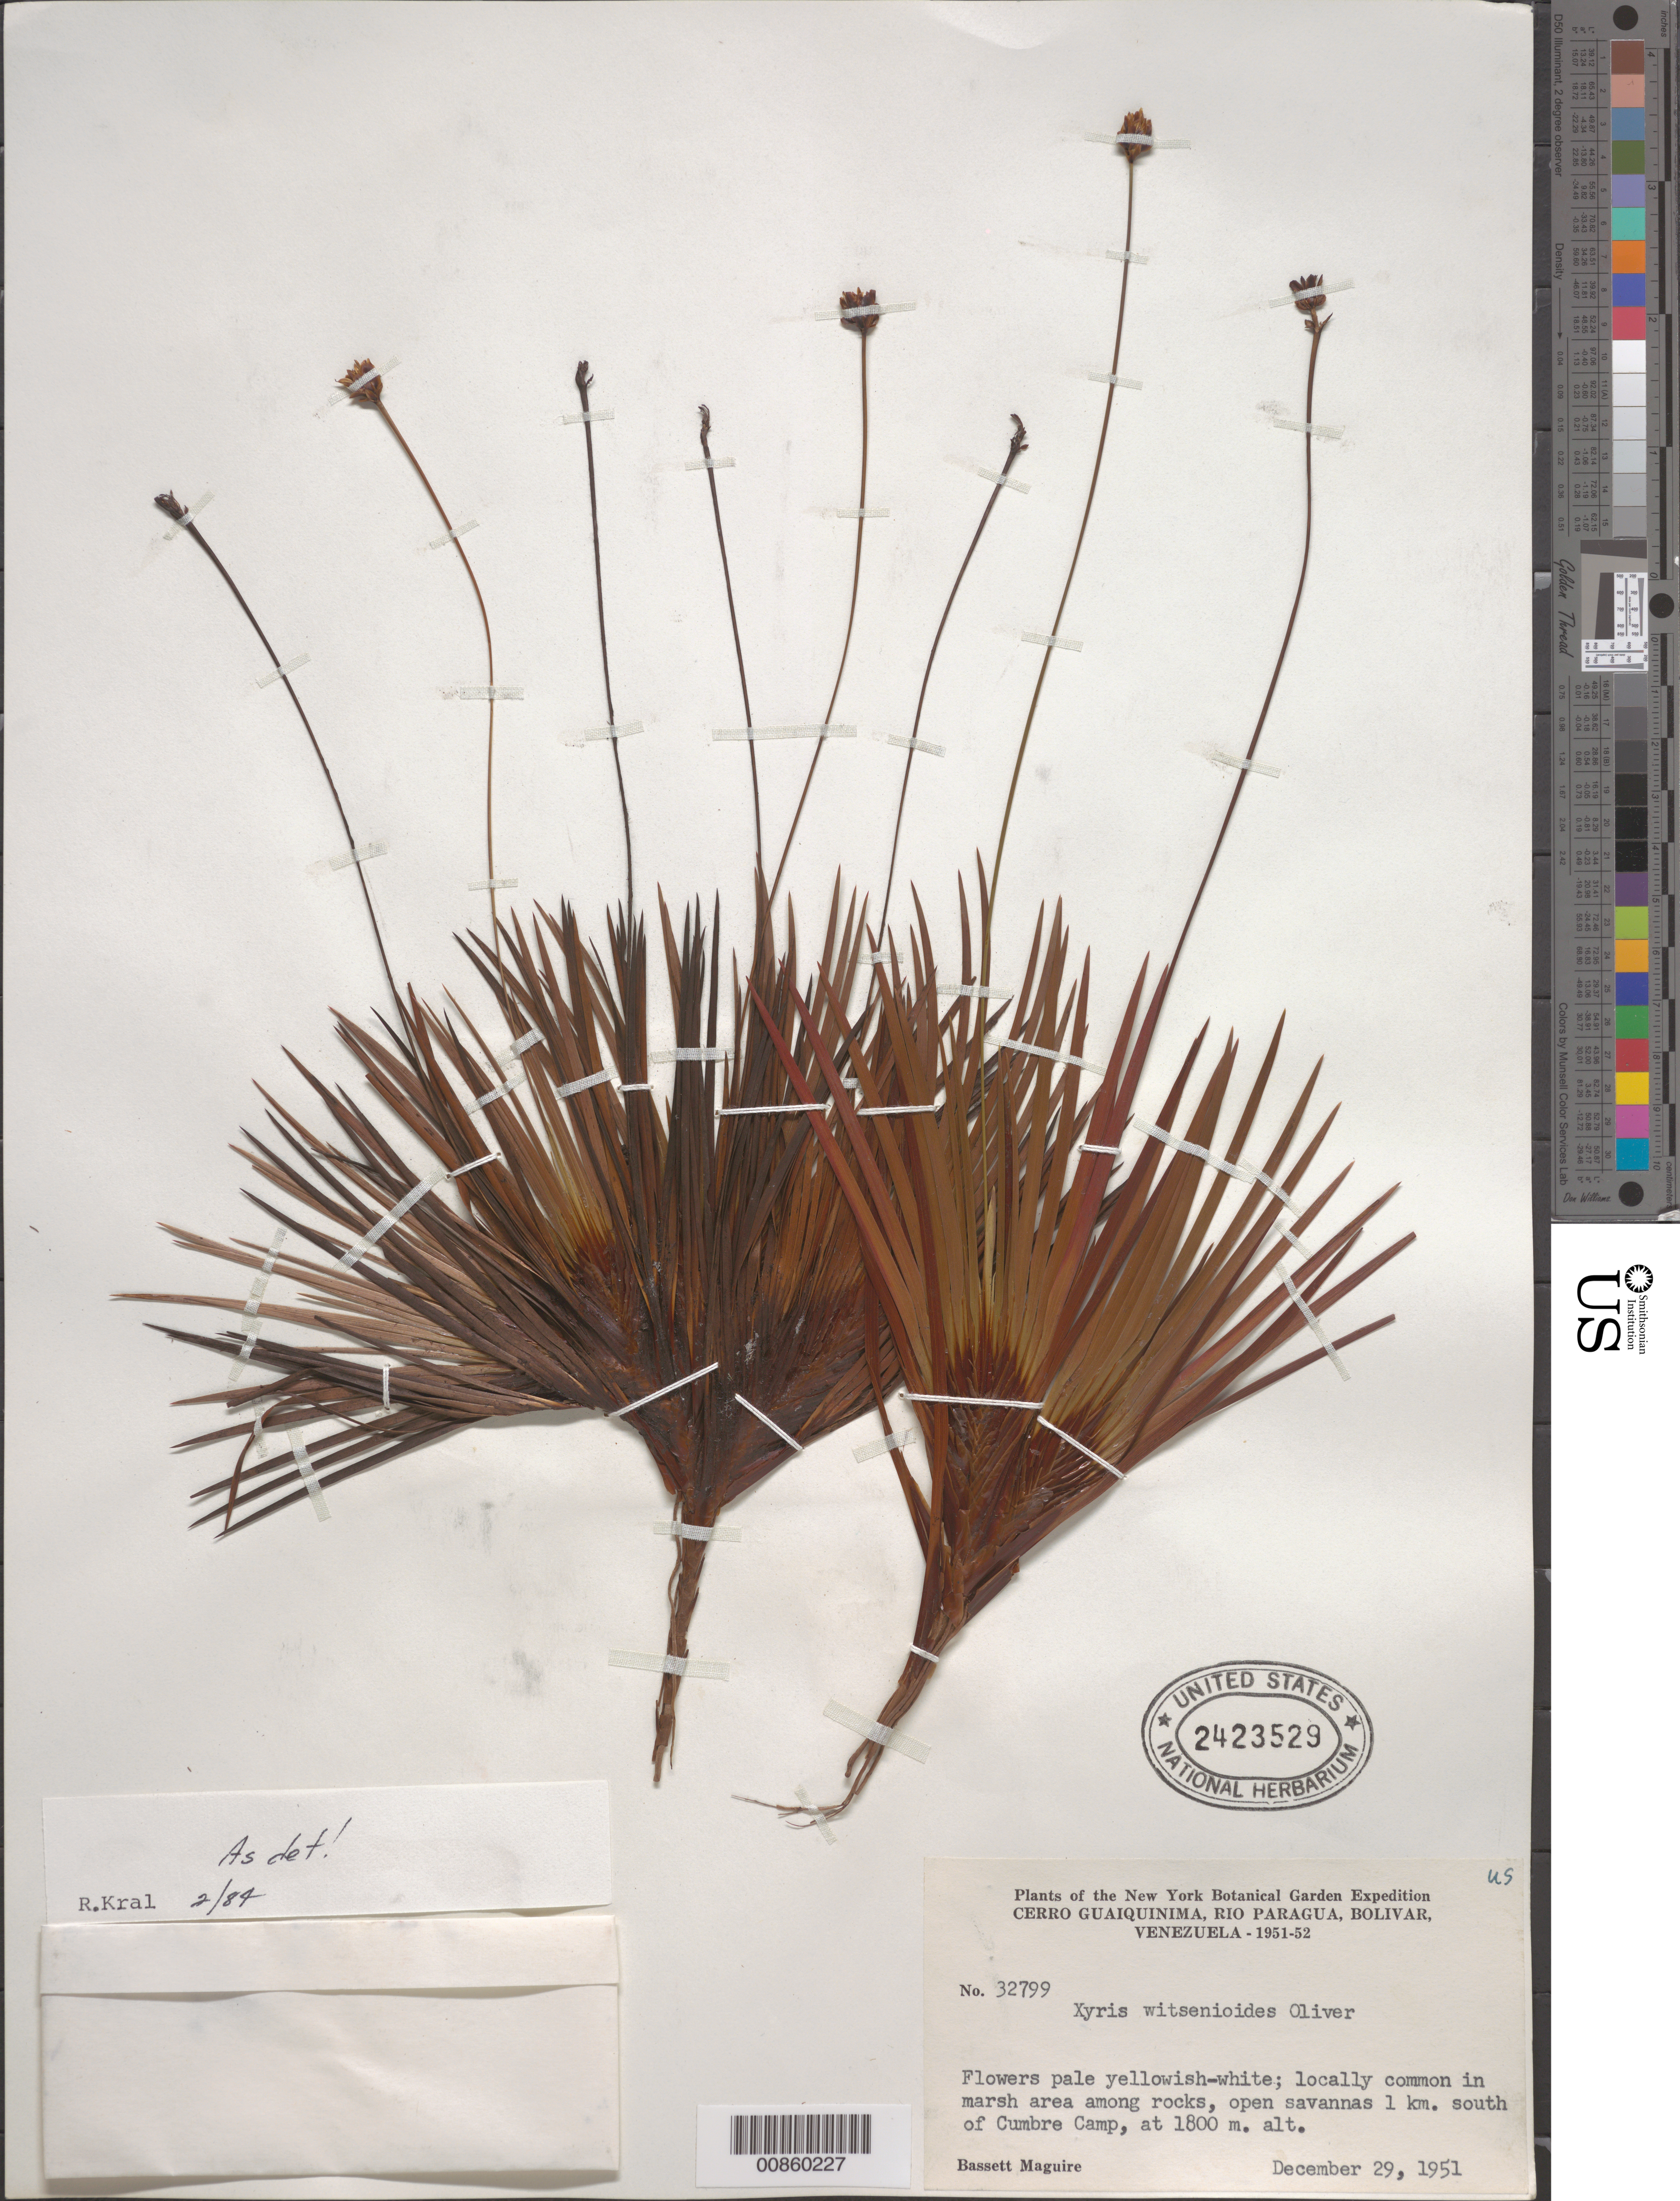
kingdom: Plantae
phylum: Tracheophyta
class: Liliopsida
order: Poales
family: Xyridaceae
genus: Xyris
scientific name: Xyris witsenioides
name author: Oliv. ex Thurn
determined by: Kral, Robert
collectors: B. Maguire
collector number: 32799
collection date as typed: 29-Dec-51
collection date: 1951-12-29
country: Venezuela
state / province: Bolívar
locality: Cerro Guaiquinima, Río Paragua, 1 km S of Cumbre Camp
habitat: March area among rocks; open savannas.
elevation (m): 1800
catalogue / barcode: US 2423529